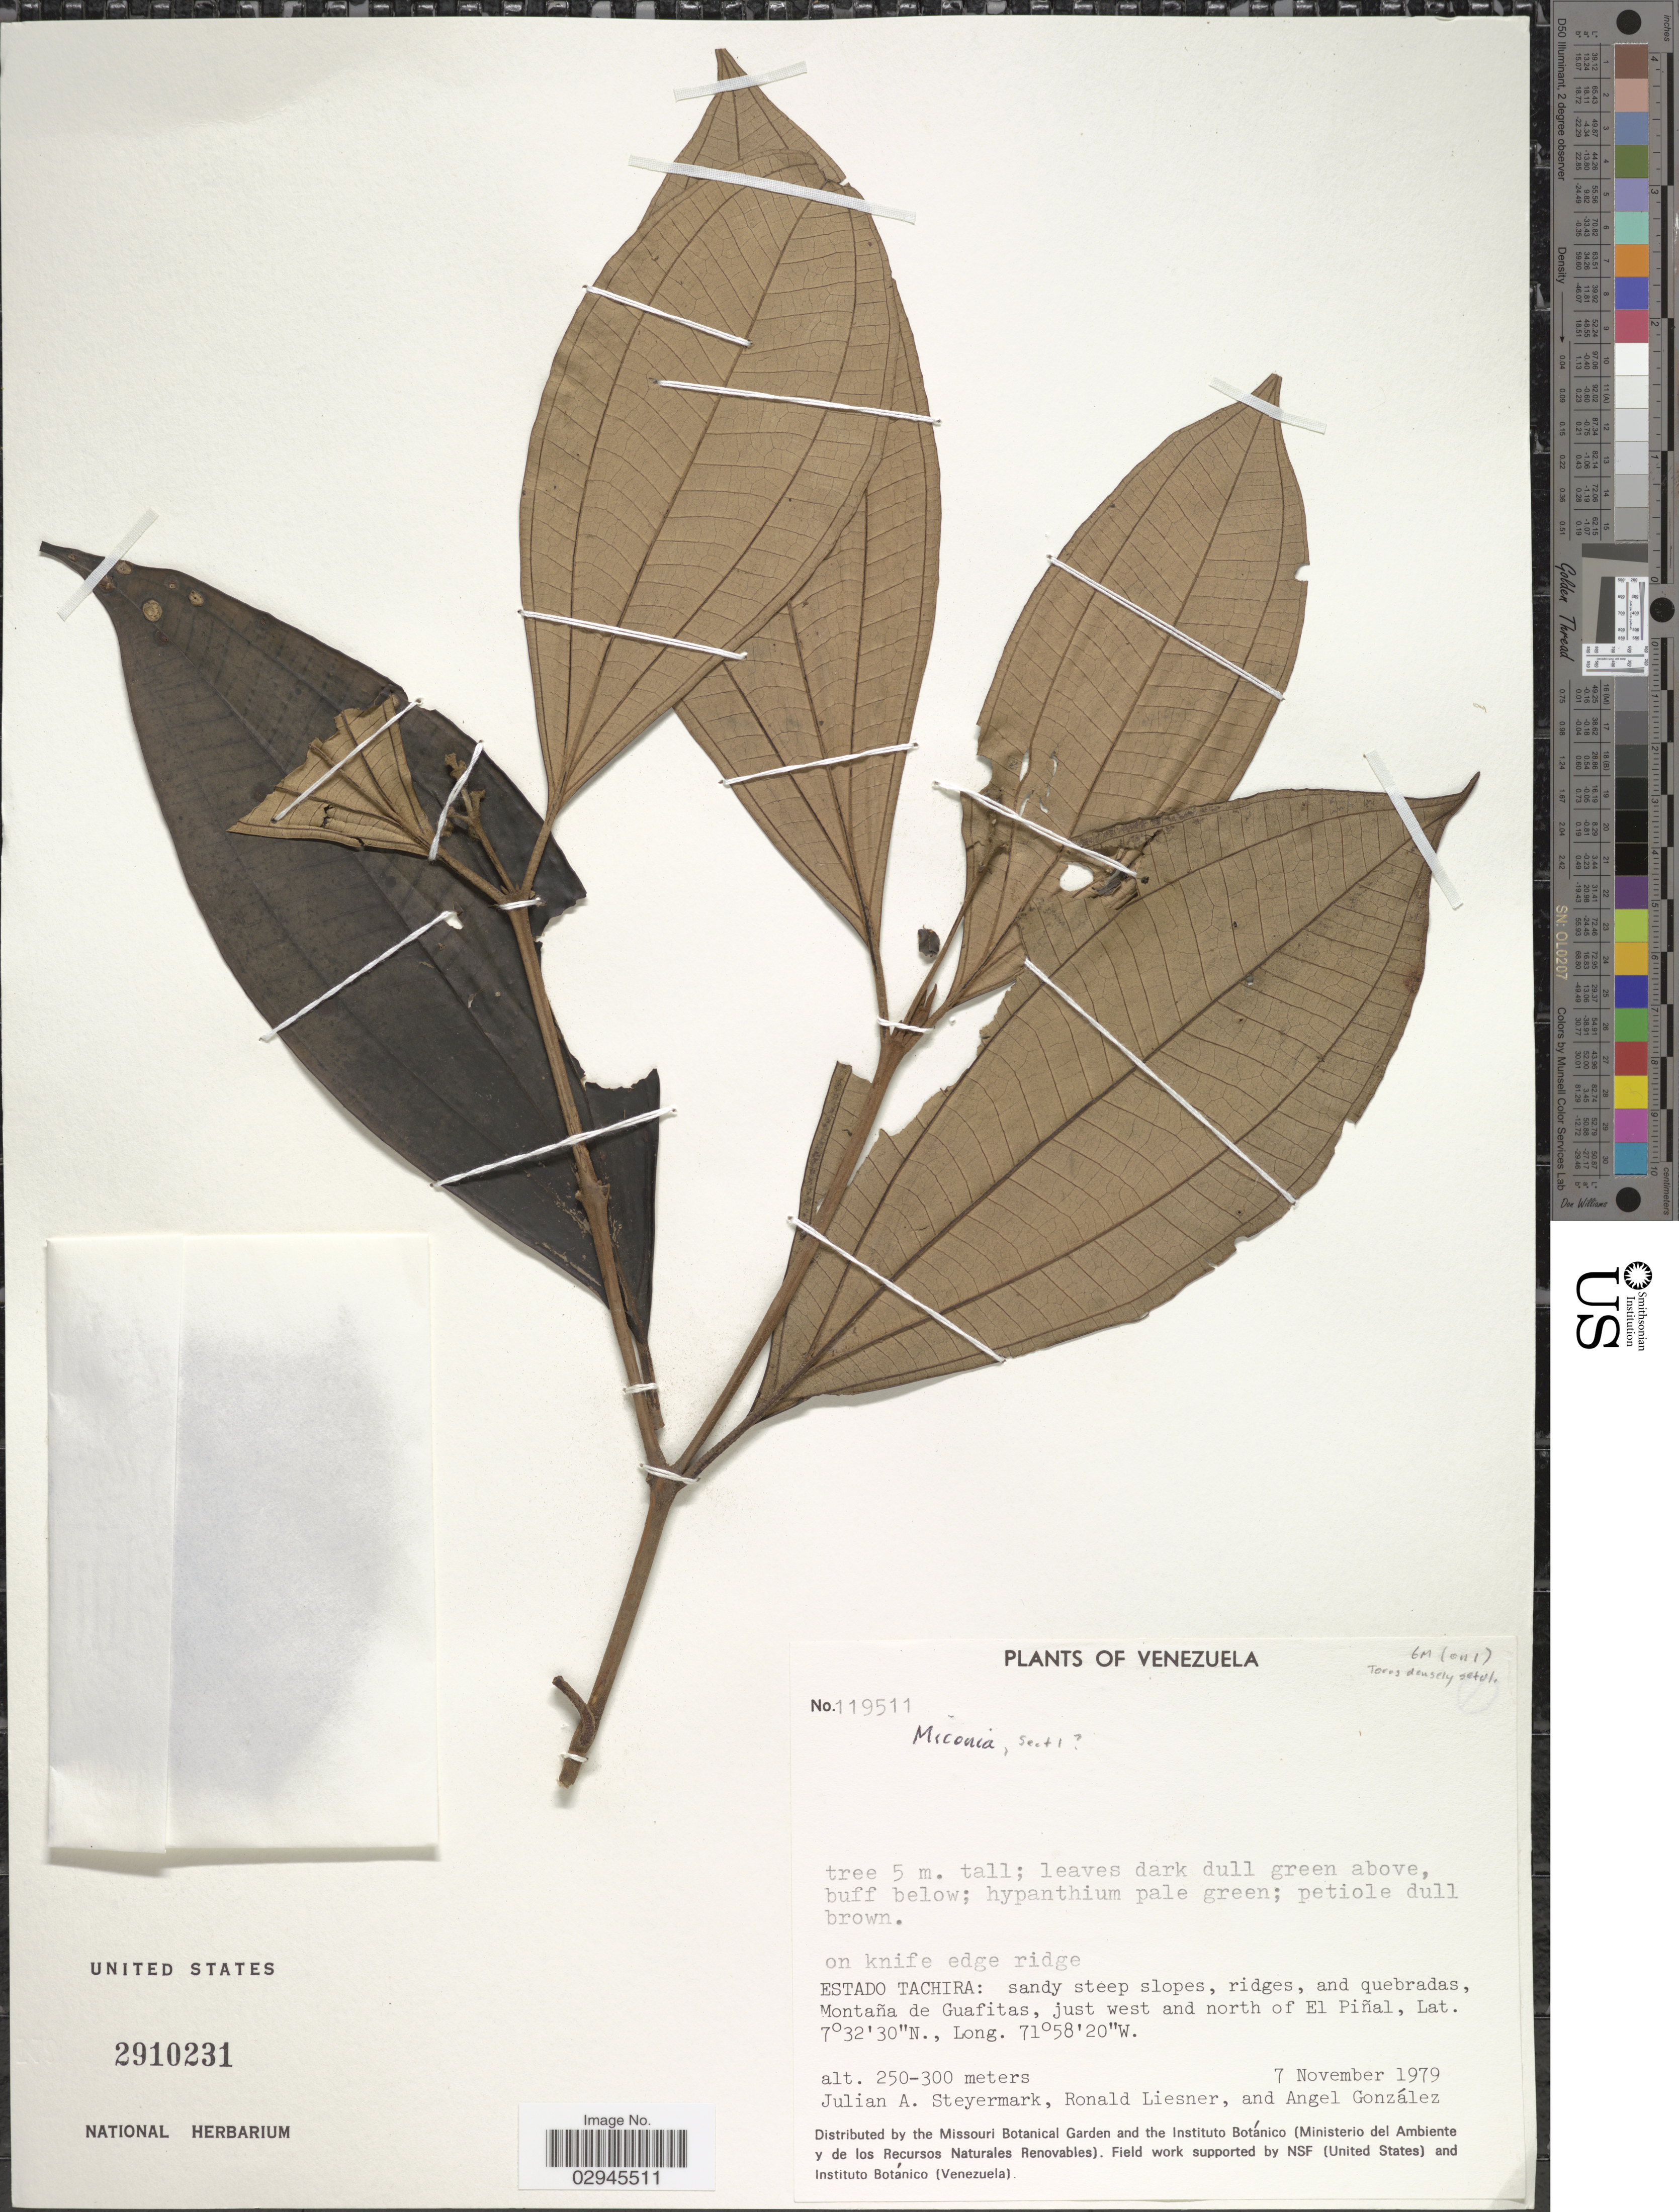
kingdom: Plantae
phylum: Tracheophyta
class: Magnoliopsida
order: Myrtales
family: Melastomataceae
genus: Miconia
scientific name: Miconia sp.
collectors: J. Steyermark, R. L. Liesner & A. C. González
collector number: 119511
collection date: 1979-11-07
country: Venezuela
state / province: Tachira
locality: Montaña de Guafitas, just west and north of El Piñal.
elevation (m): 250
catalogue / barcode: US 2910231